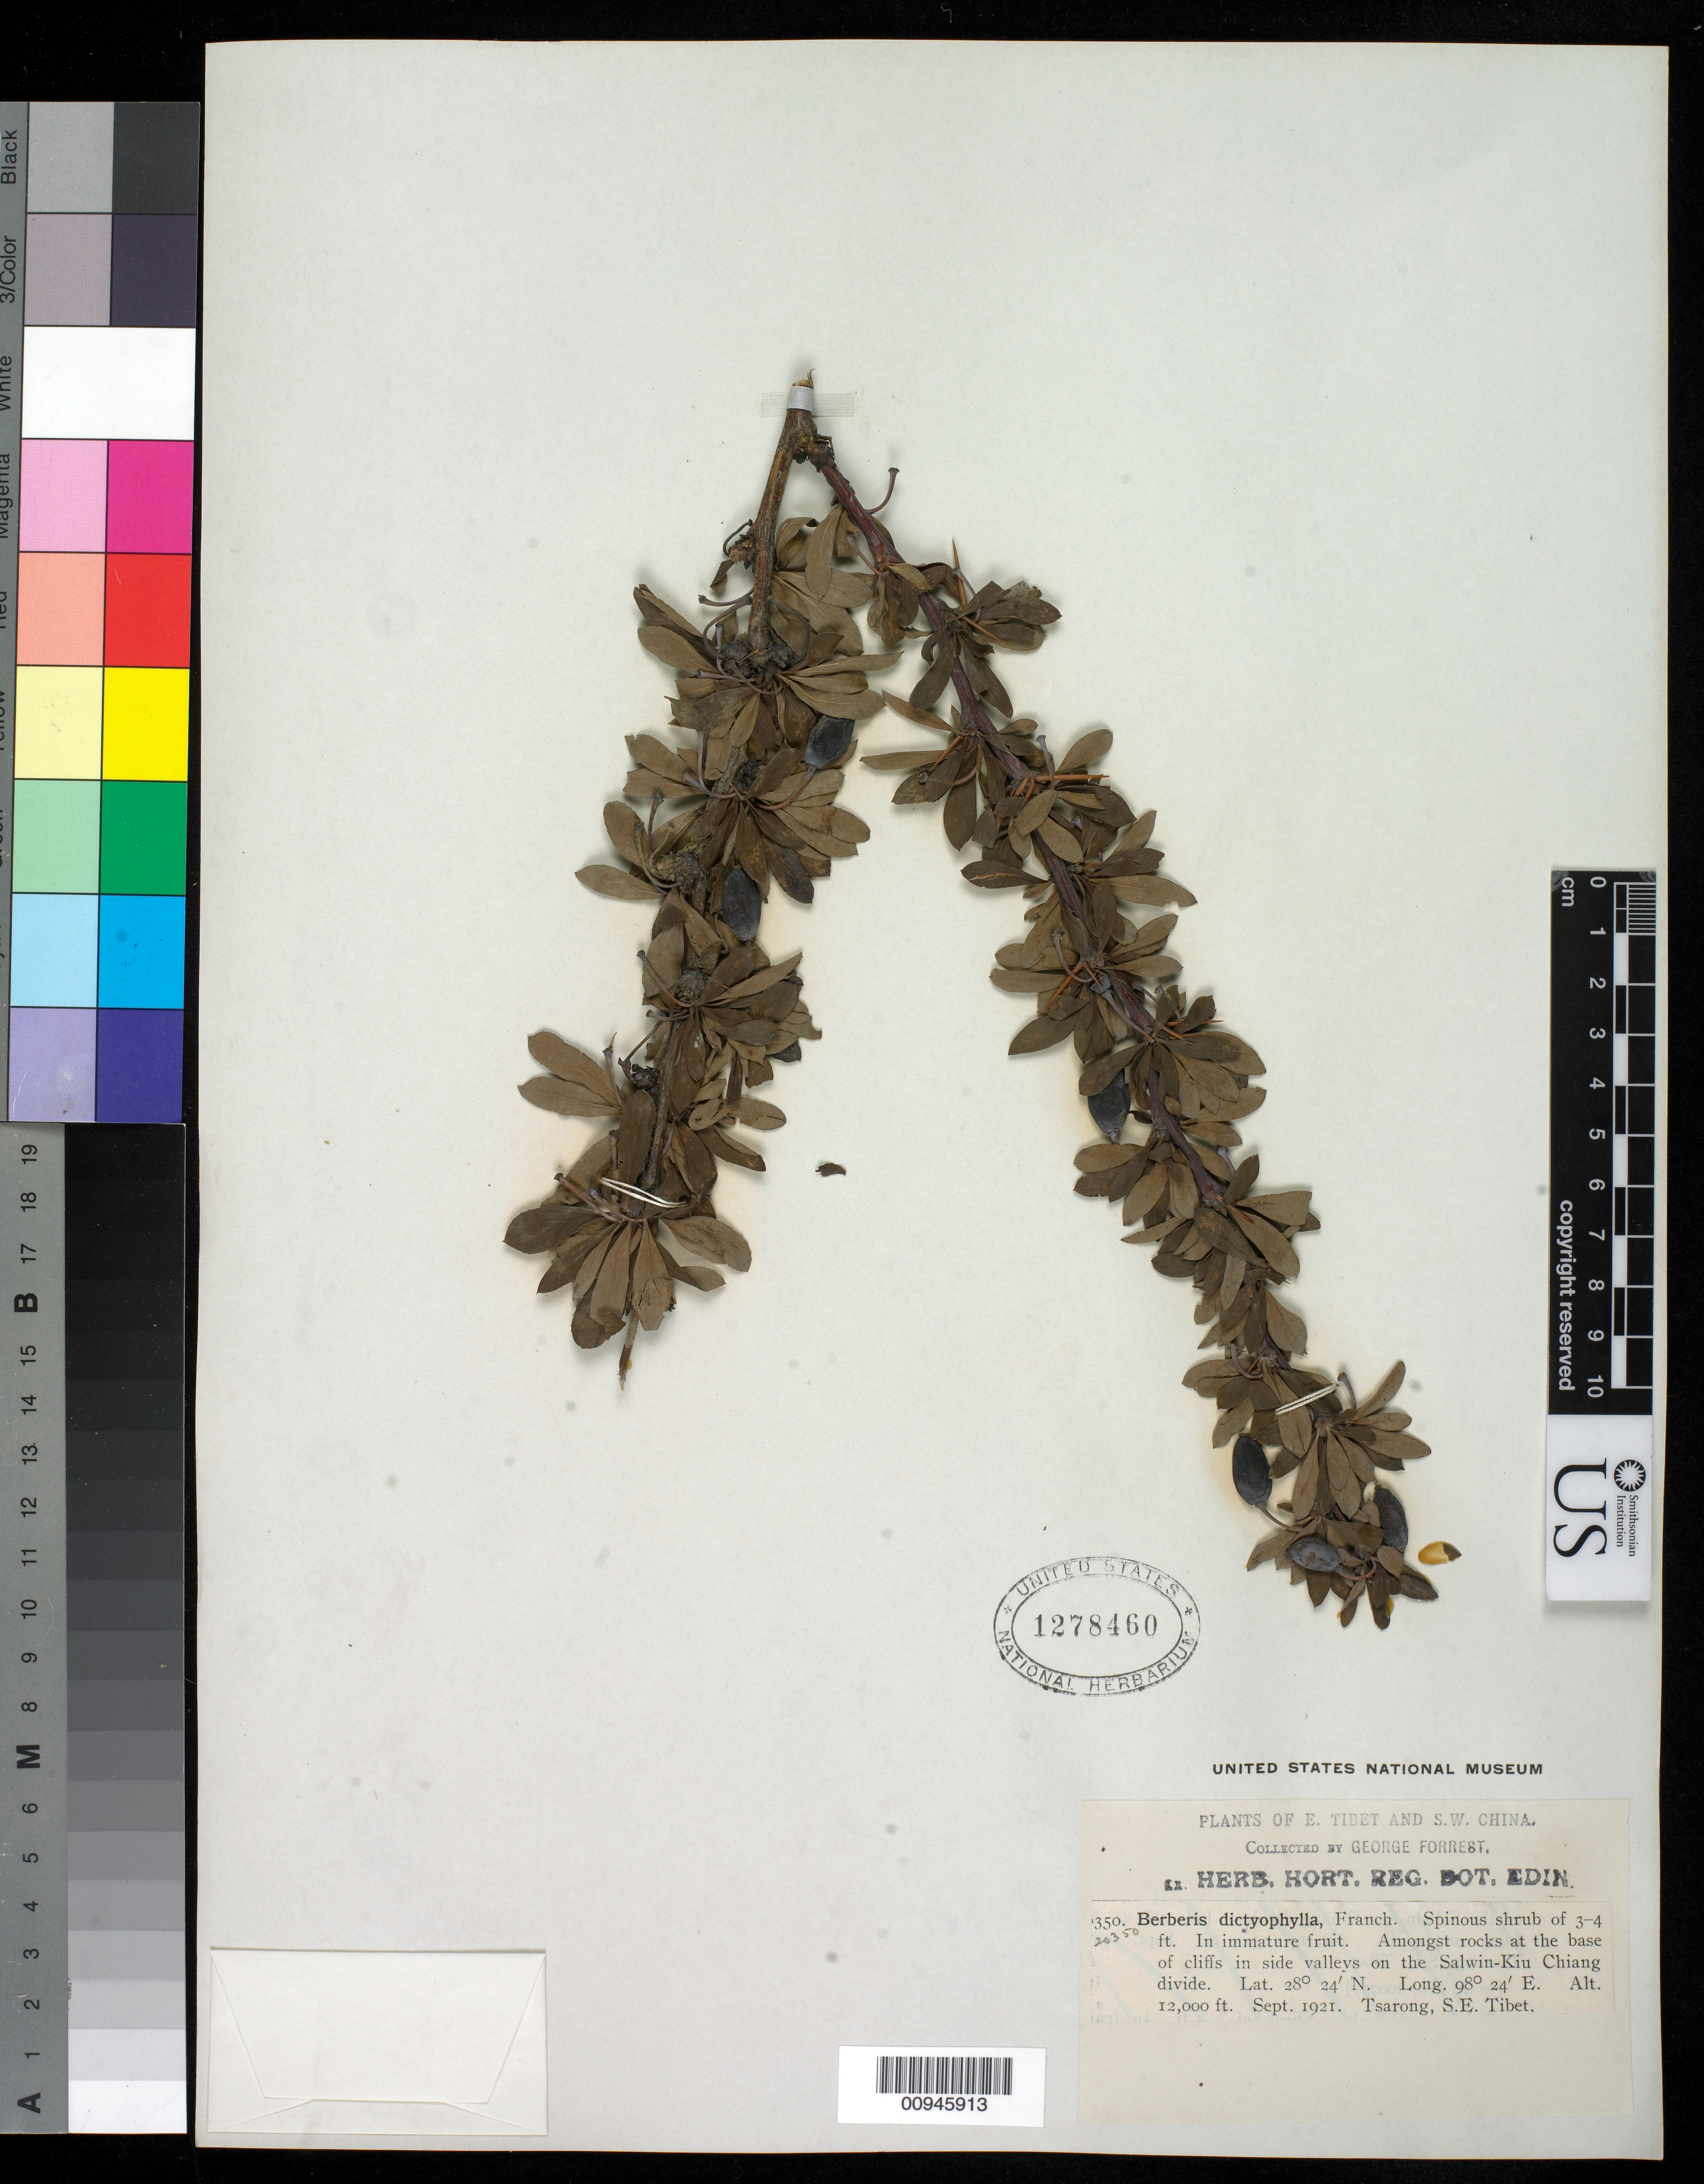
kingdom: Plantae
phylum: Tracheophyta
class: Magnoliopsida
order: Ranunculales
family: Berberidaceae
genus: Berberis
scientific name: Berberis dictyophylla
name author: Franch.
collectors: G. Forrest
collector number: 350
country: China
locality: On the Salwin-Kiu Chiang divide, Tibet, Tsarong.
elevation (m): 3658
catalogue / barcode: US 1278460